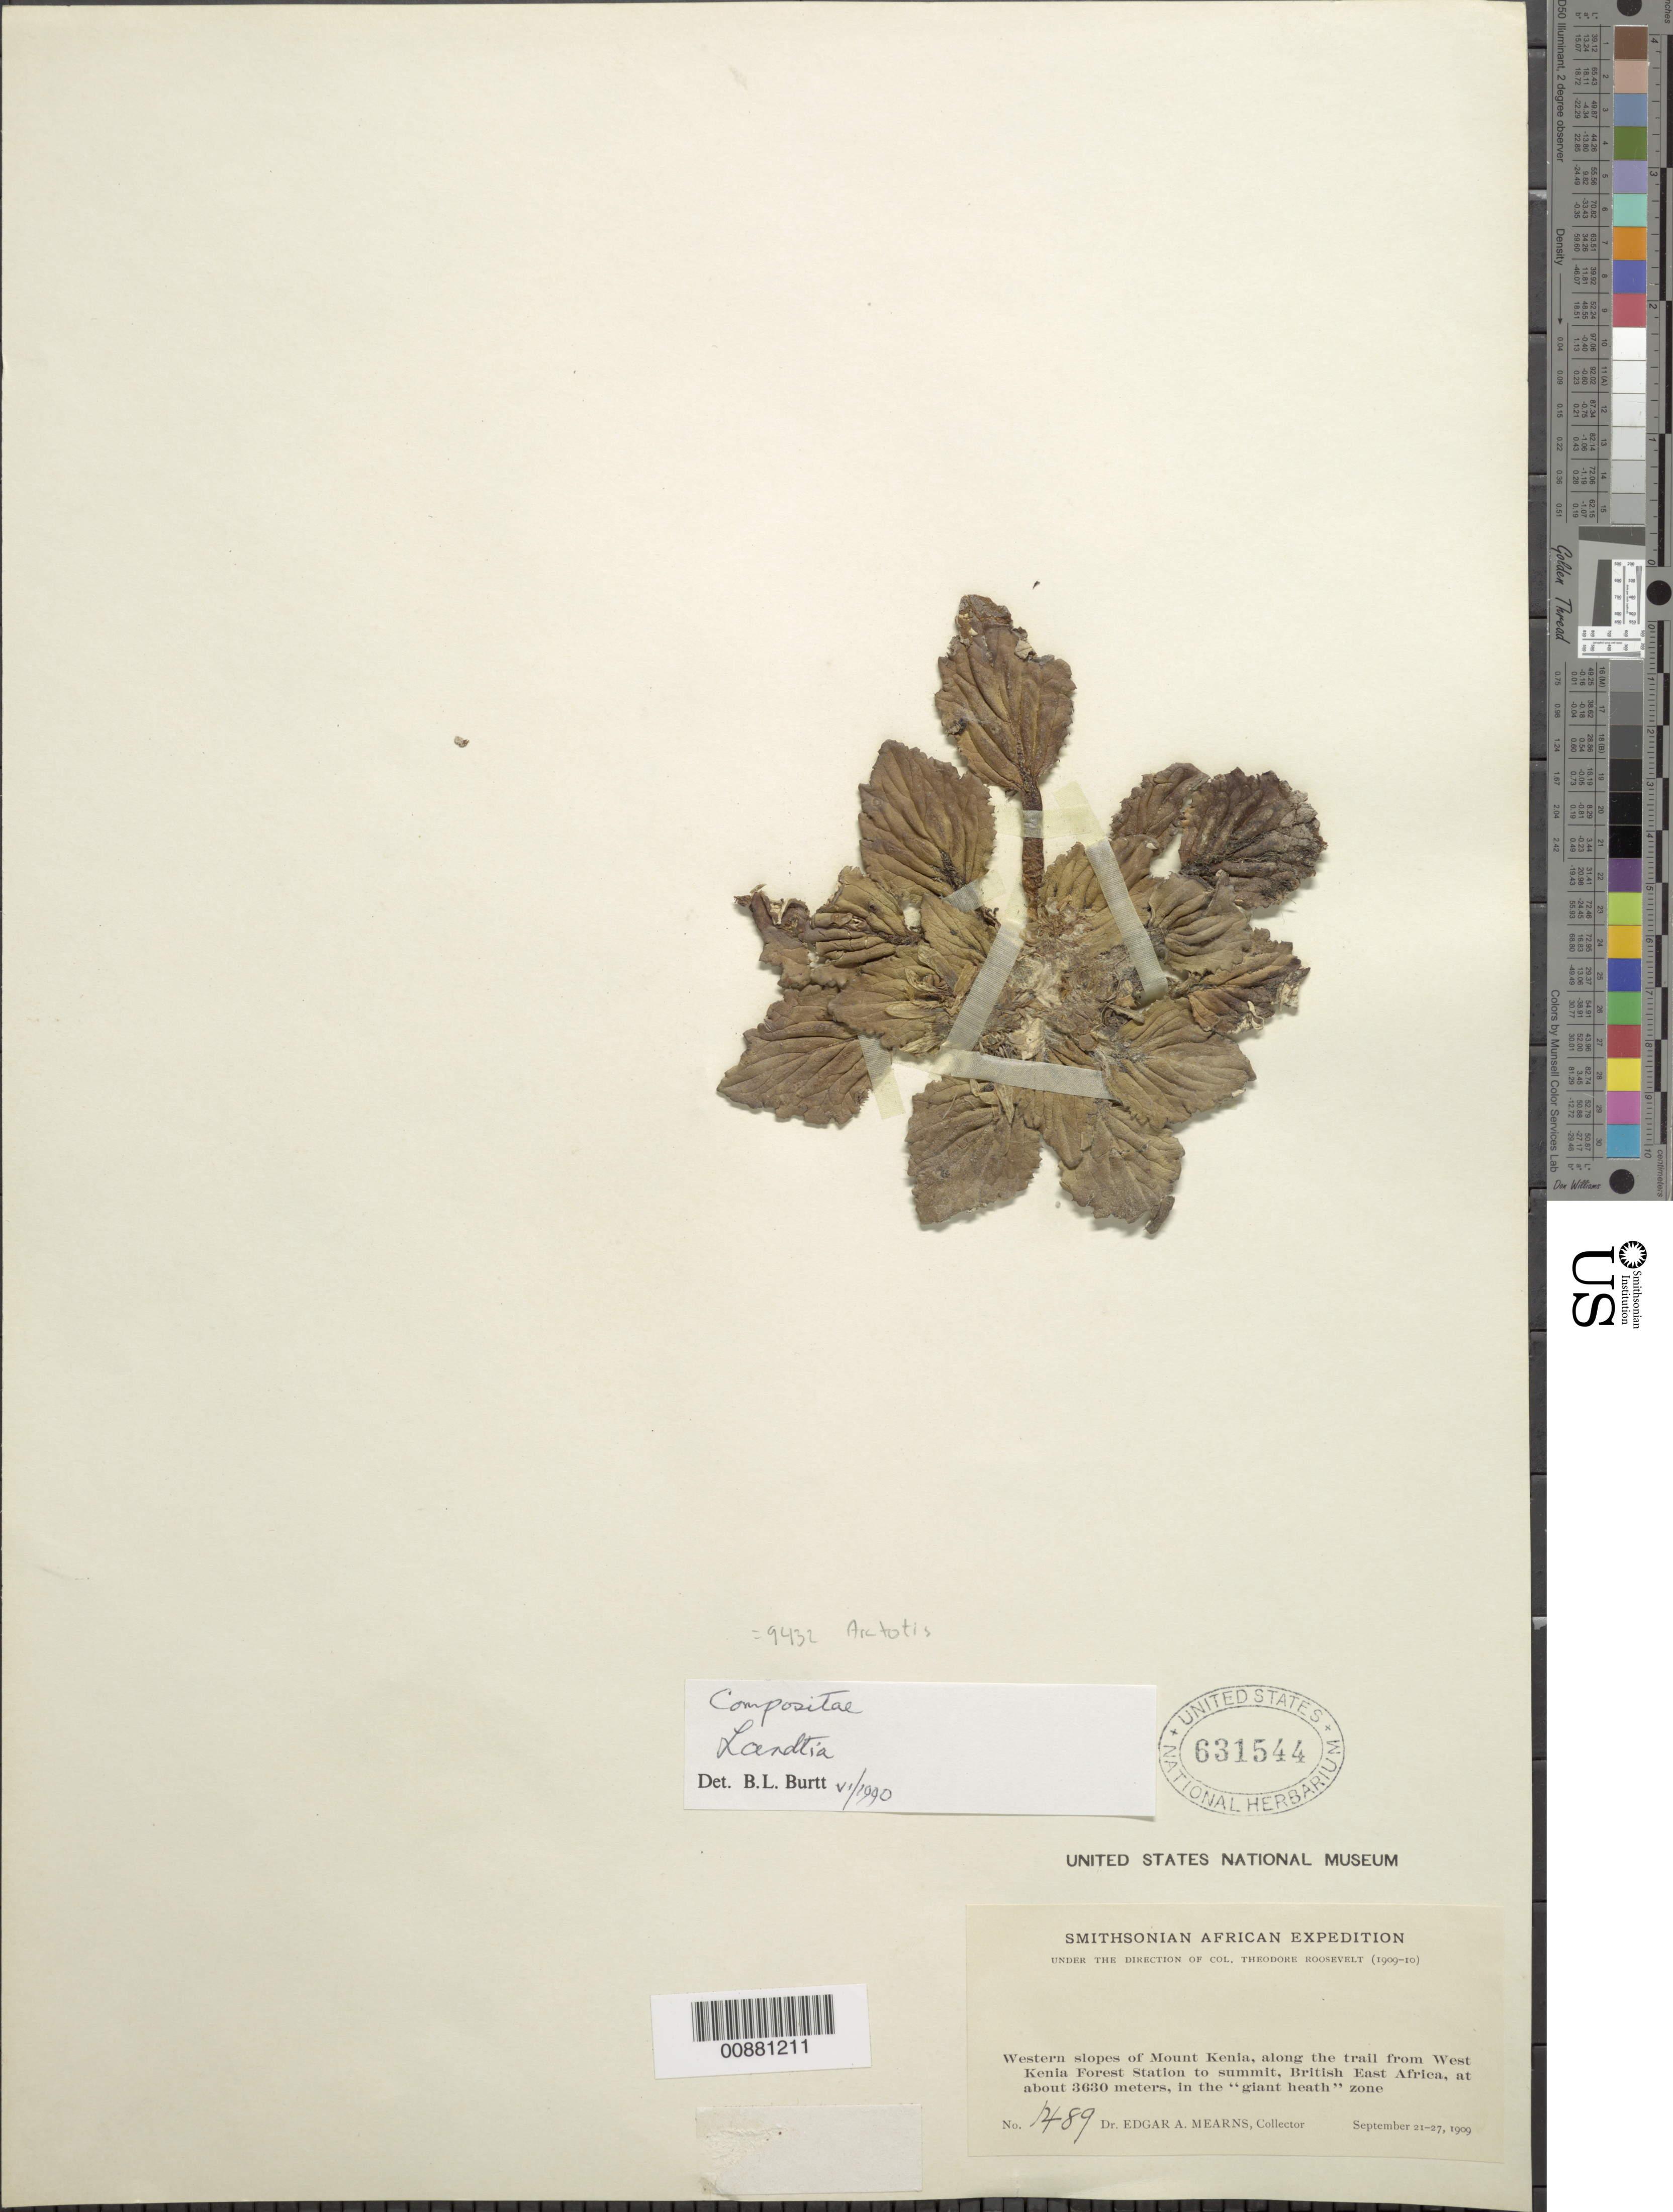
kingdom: Plantae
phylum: Tracheophyta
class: Magnoliopsida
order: Asterales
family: Asteraceae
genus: Arctotis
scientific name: Arctotis sp.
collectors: E. A. Mearns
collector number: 1489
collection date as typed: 21 September 1909 to 27 September 1909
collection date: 1909-09-21/1909-09-27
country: Kenya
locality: Mount Kenia, western slopes, along the trail from West Kenia Forest Station to summit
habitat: In the "giant heath" zone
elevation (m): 3630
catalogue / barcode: US 631544